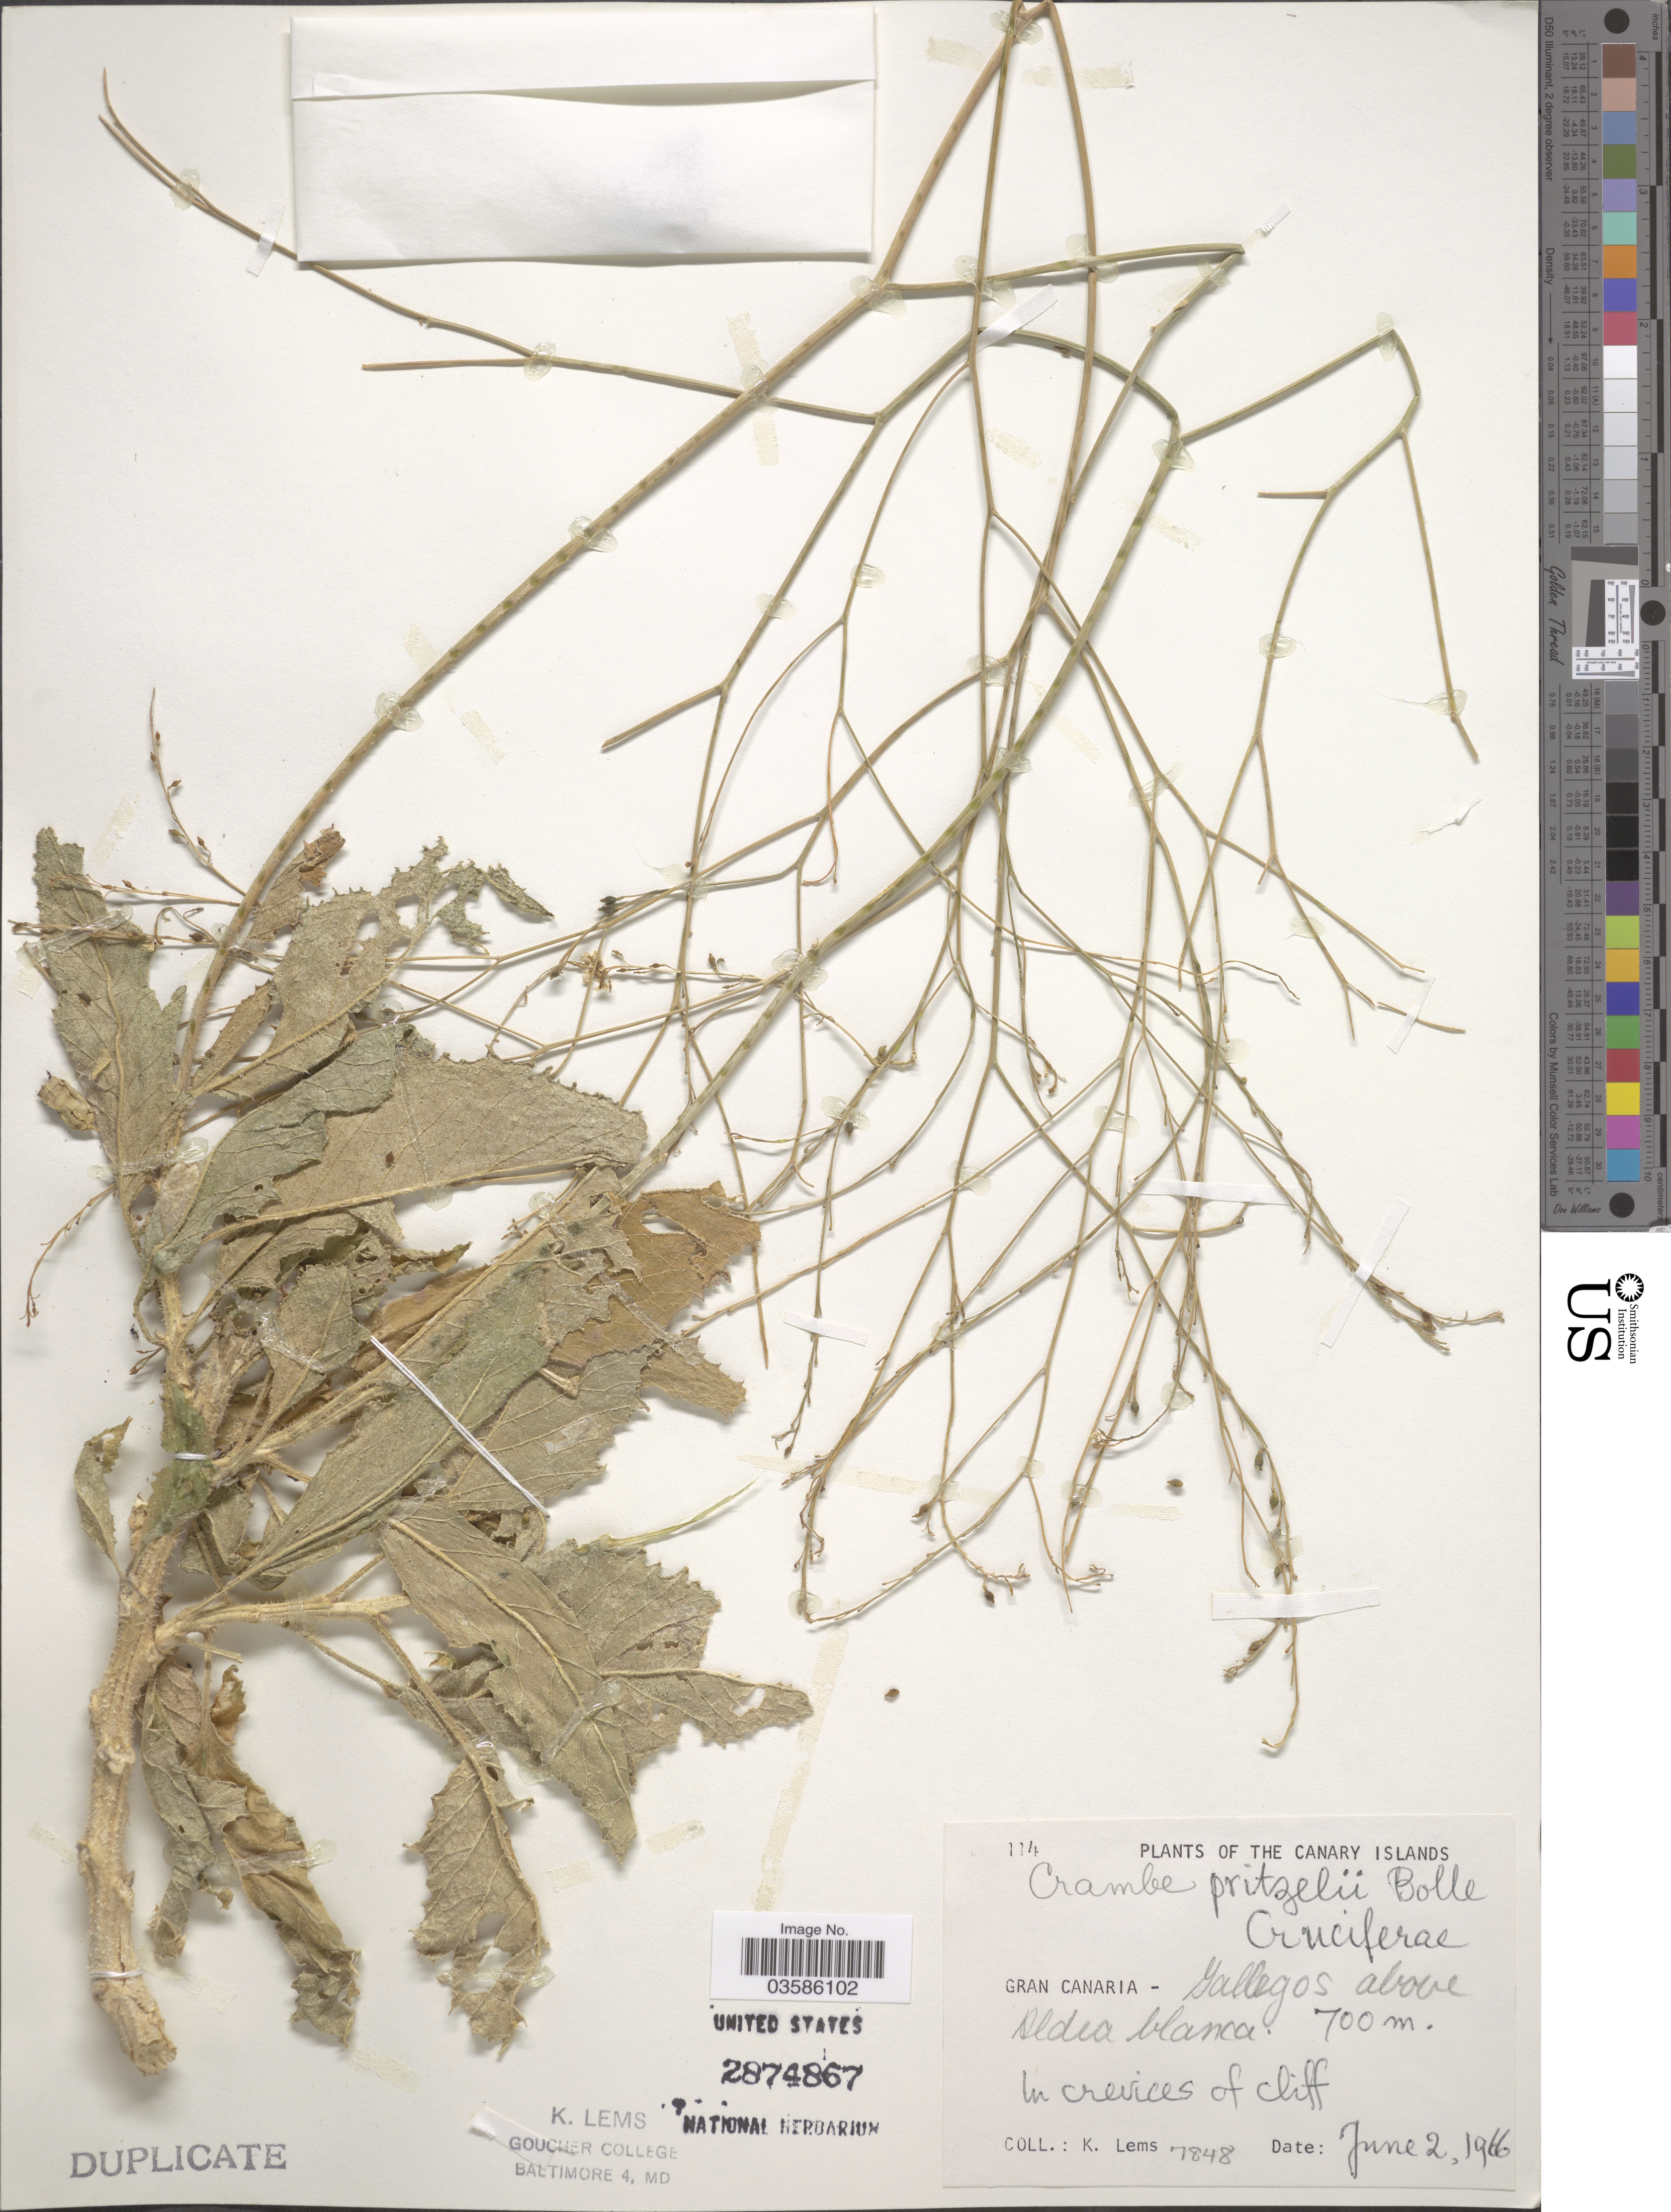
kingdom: Plantae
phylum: Tracheophyta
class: Magnoliopsida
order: Brassicales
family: Brassicaceae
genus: Crambe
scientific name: Crambe pritzelii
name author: Bolle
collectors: K. Lems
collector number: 7848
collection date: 1966-06-02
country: Spain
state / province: Canarias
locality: The Canary Islands. Gran Canaria - Gallegos above Aldea blanca.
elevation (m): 700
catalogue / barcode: US 2874867